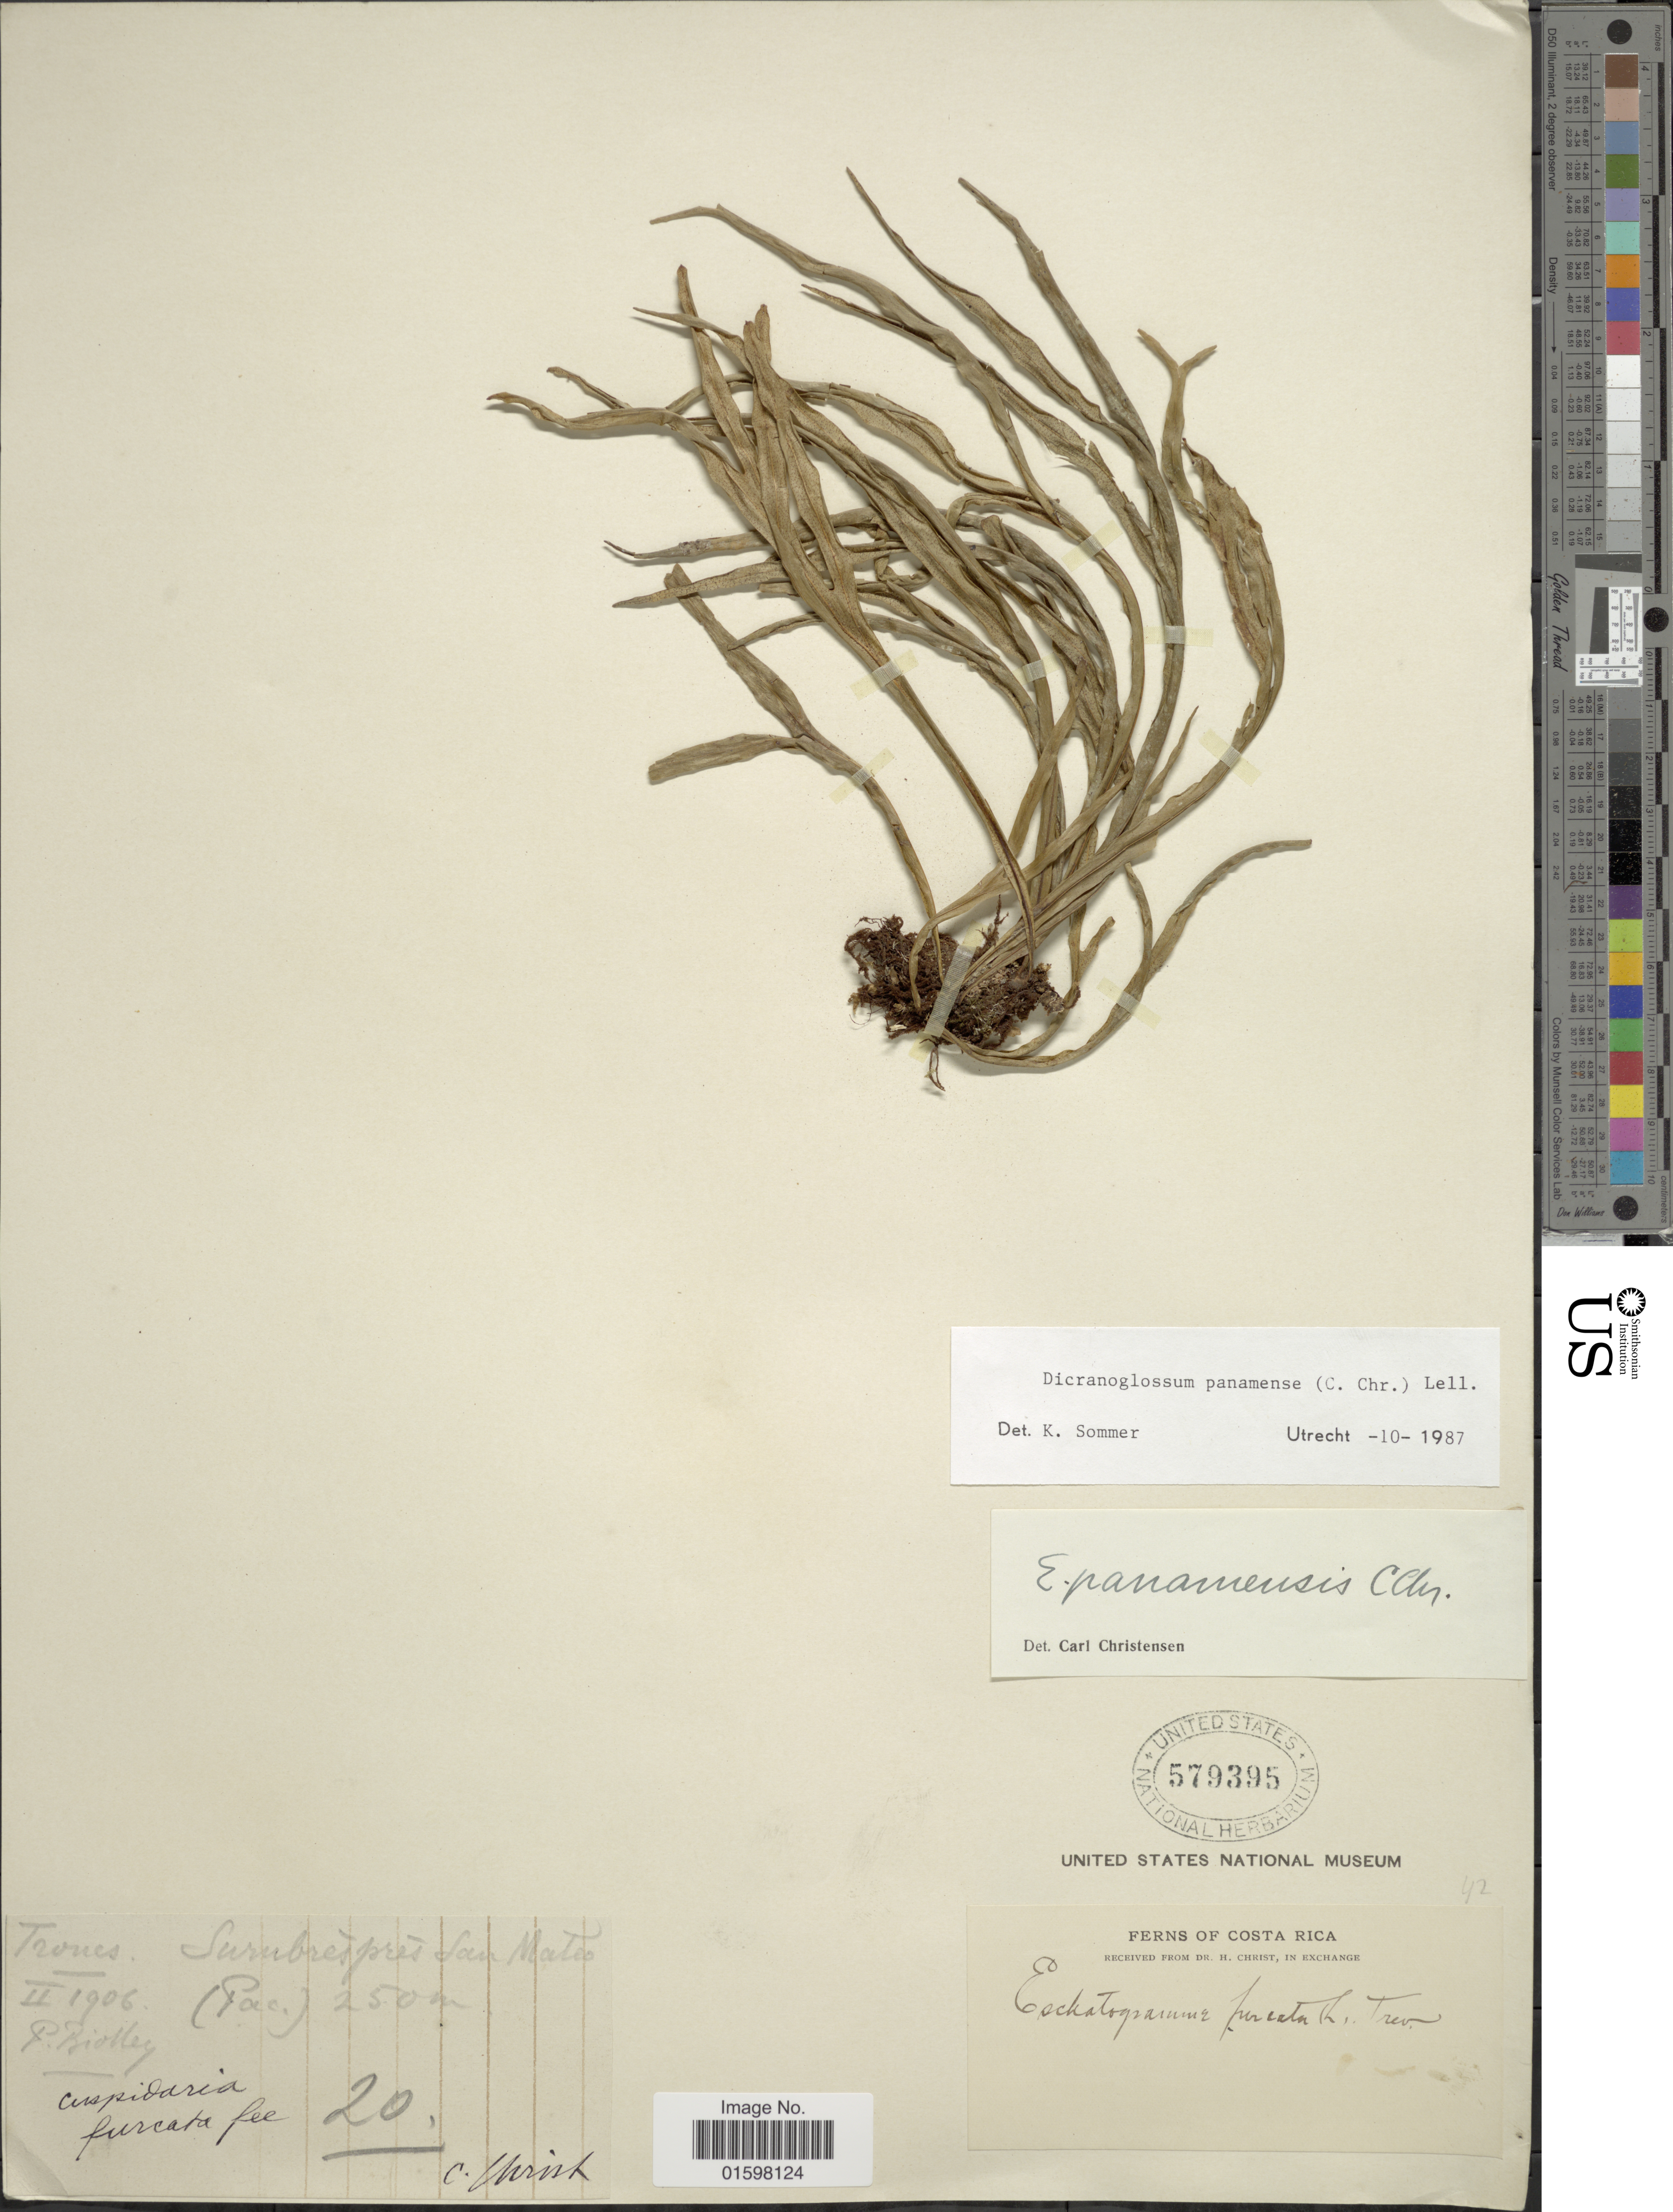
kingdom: Plantae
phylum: Tracheophyta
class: Polypodiopsida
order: Polypodiales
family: Polypodiaceae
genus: Pleopeltis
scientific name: Pleopeltis panamensis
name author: (Weath.) Pic. Serm.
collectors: P. Biolley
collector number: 20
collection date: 1906-02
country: Costa Rica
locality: Trones, Surubres pres San Mateo.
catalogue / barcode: US 579395